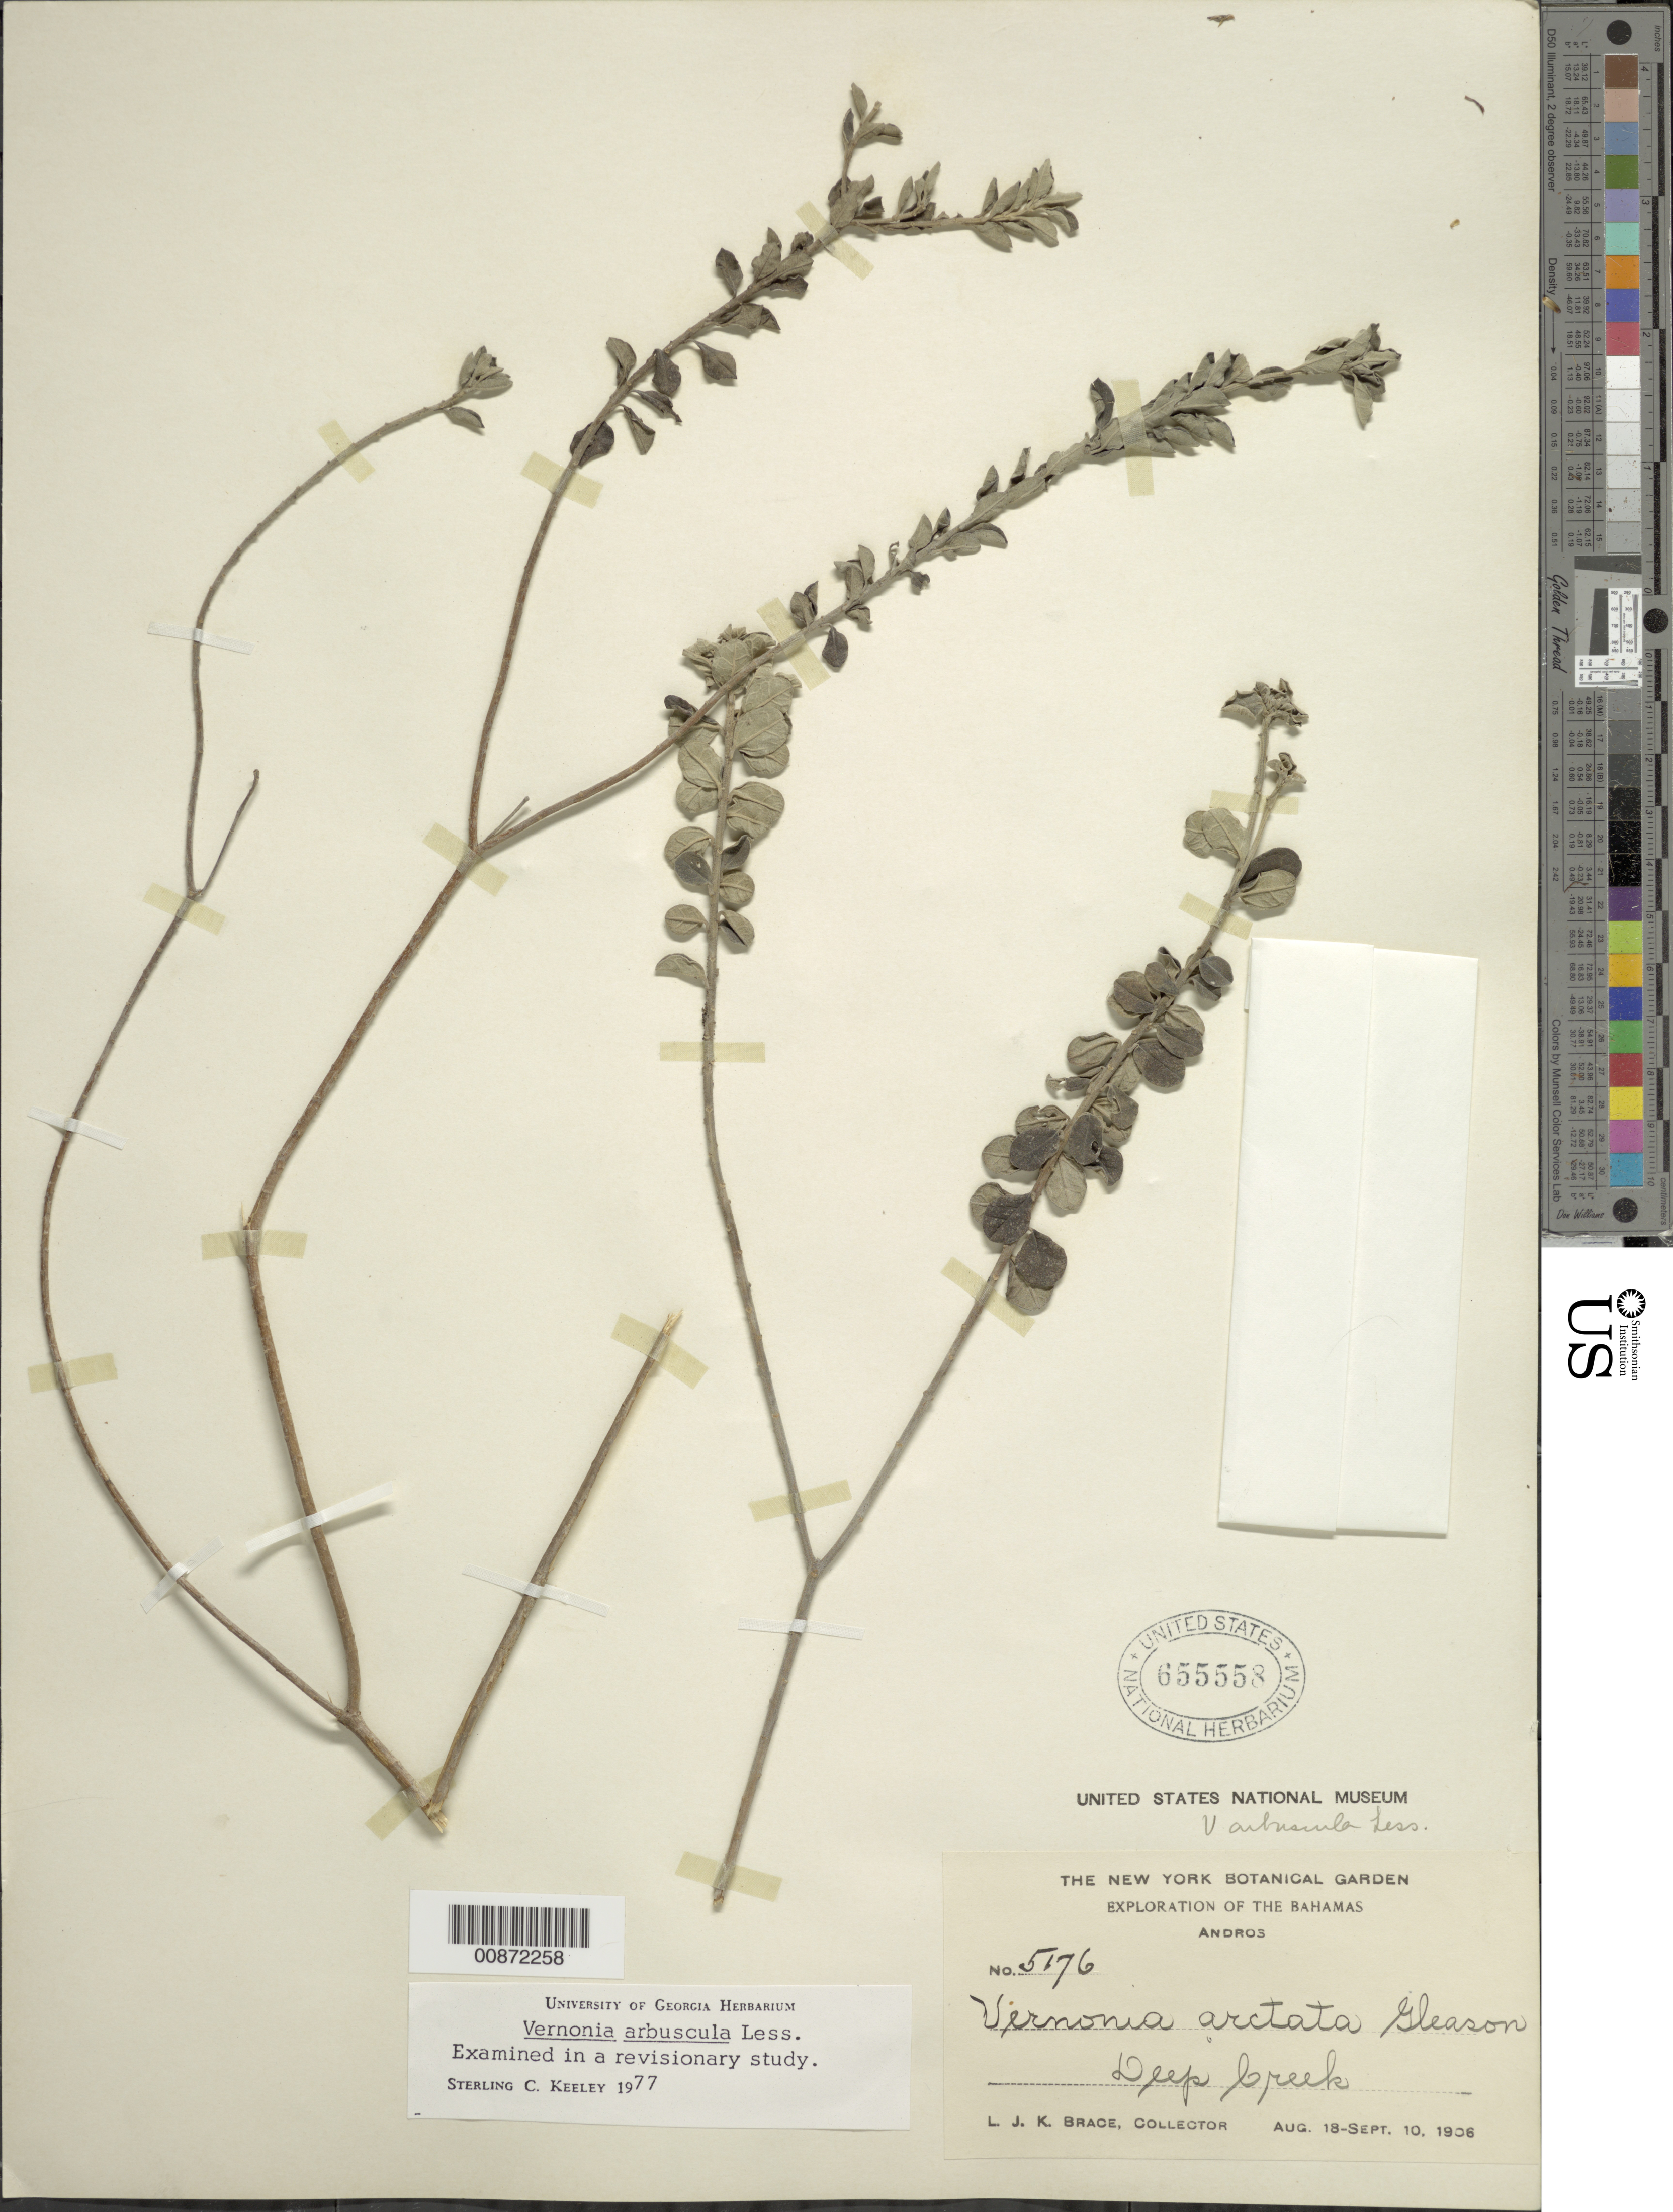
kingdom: Plantae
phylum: Tracheophyta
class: Magnoliopsida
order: Asterales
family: Asteraceae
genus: Lepidaploa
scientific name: Lepidaploa arbuscula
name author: (Less.) H. Rob.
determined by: Keeley, S. C.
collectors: L. J. K. Brace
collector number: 5176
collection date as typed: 18 Aug 1906 to 10 Sep 1906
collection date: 1906-08-18/1906-09-10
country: Bahamas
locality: Andros. Deep Creek.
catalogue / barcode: US 655558